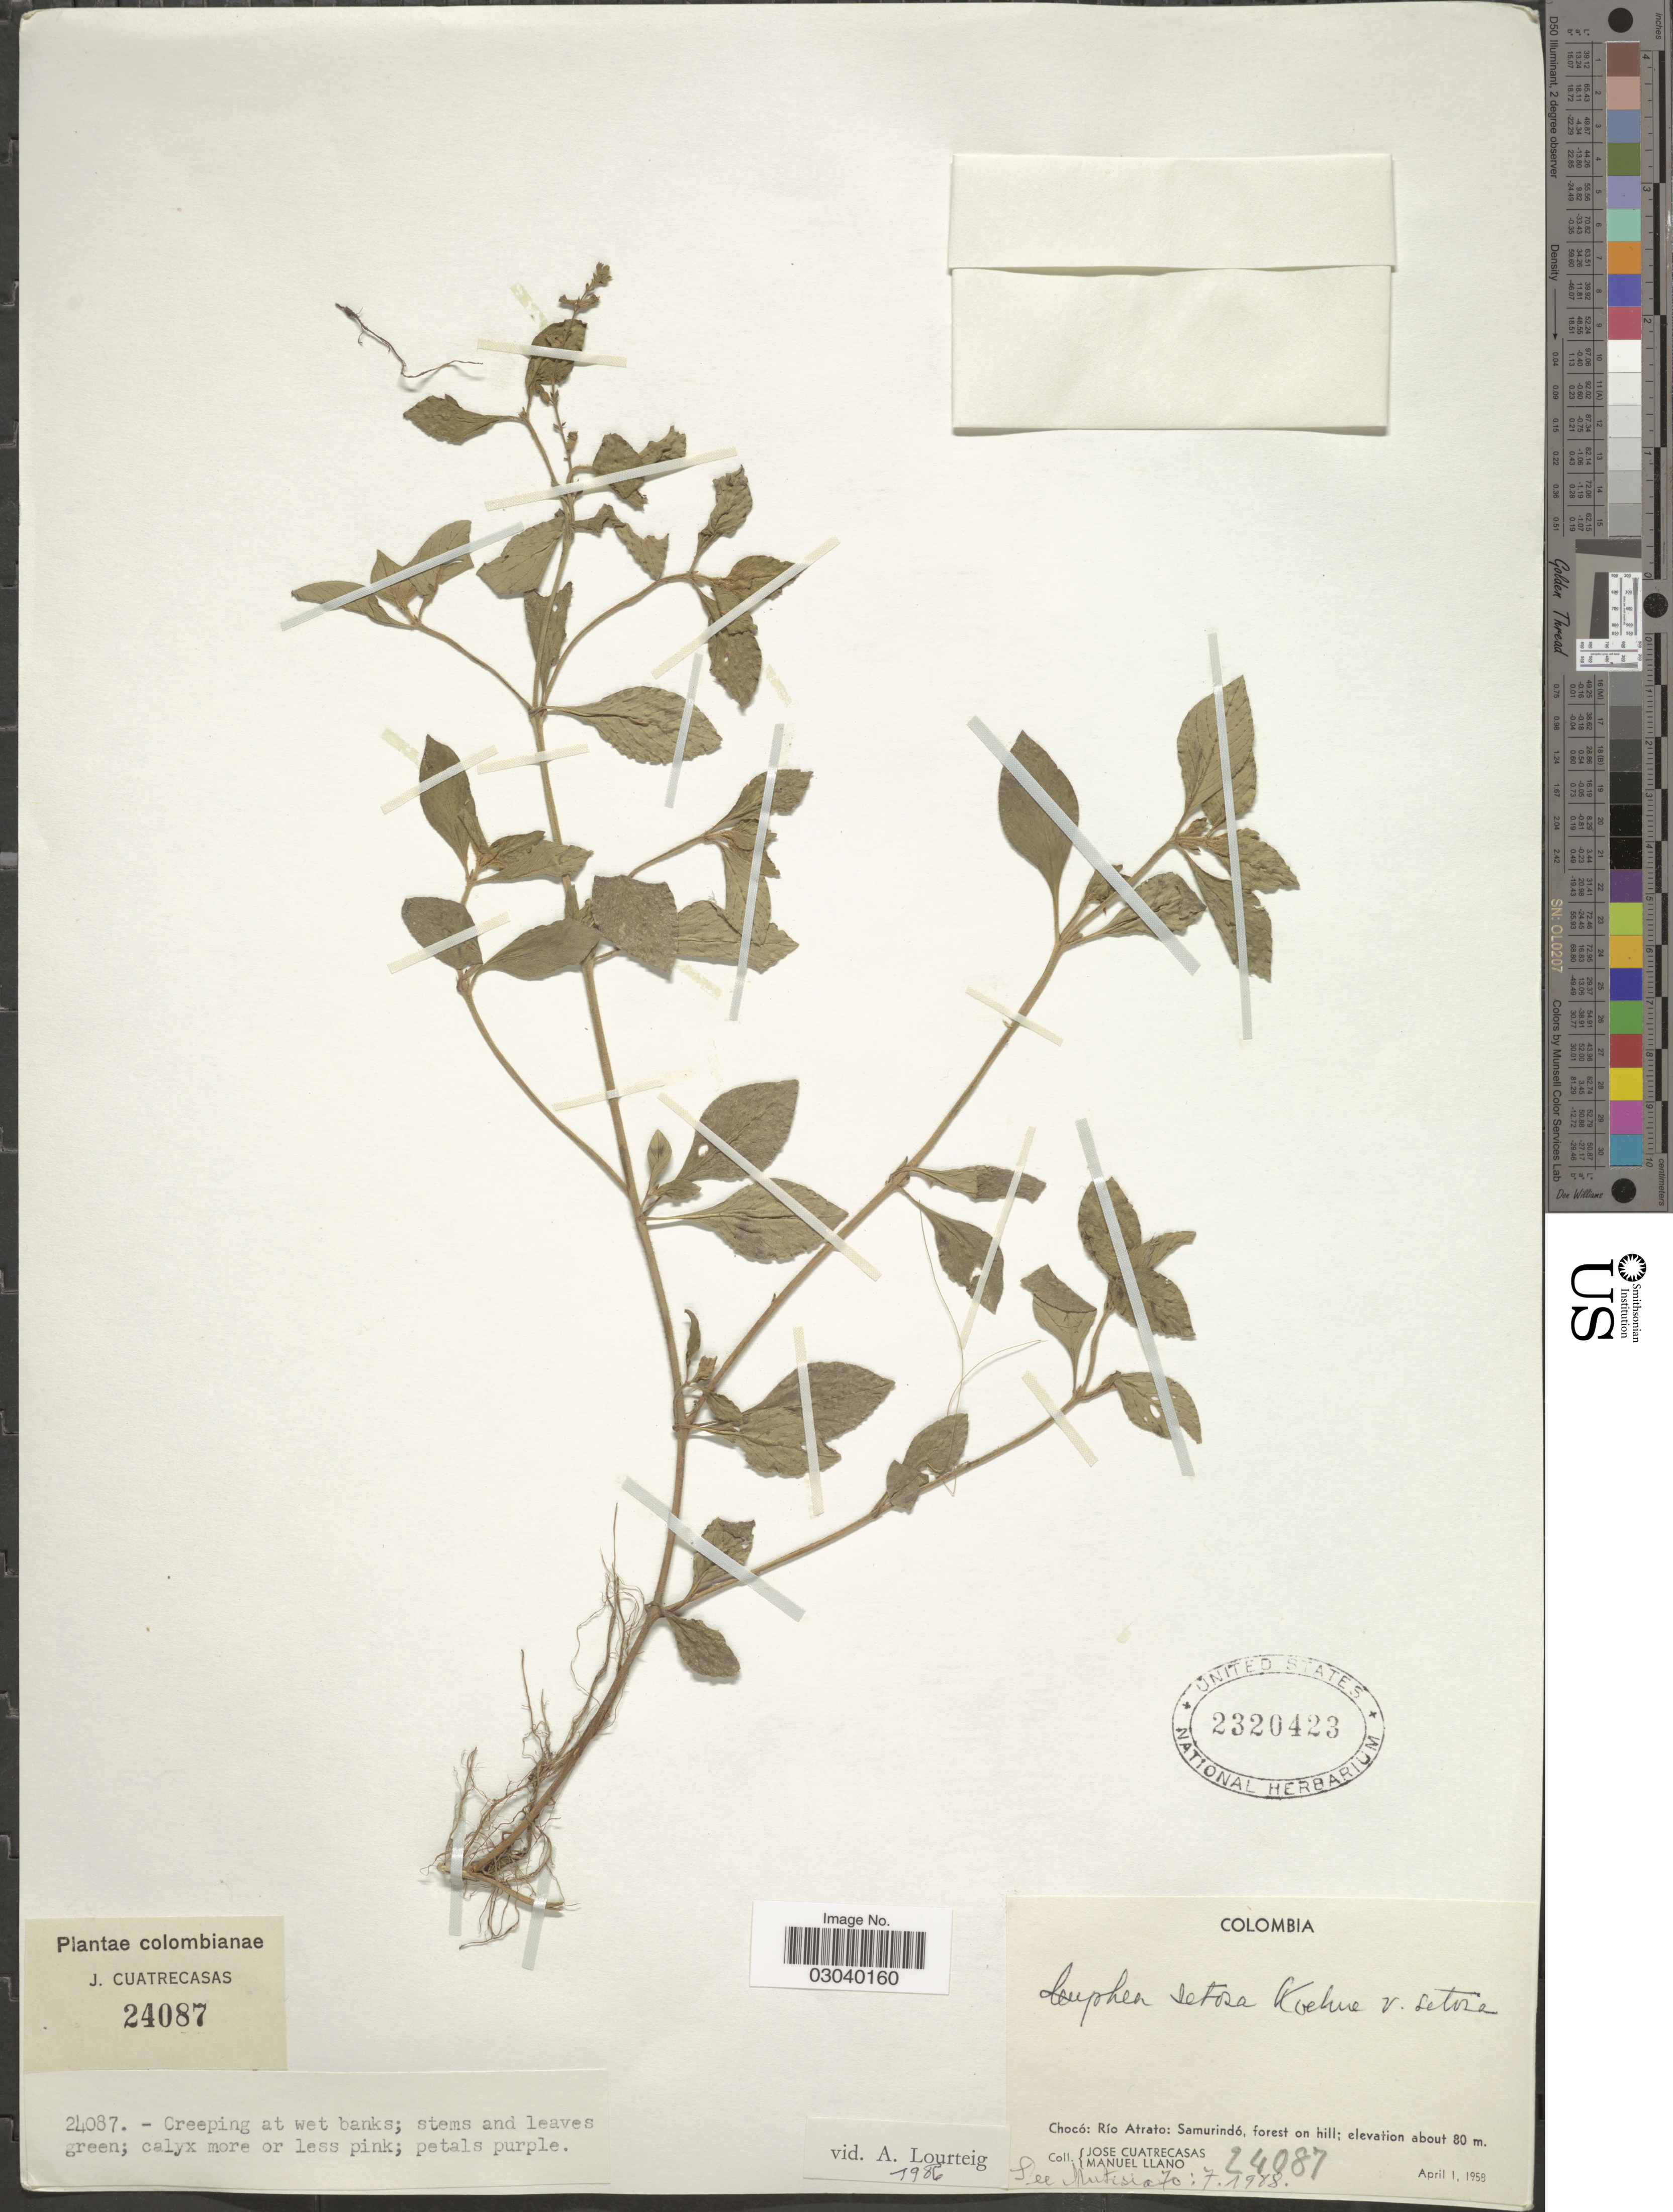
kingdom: Plantae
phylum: Tracheophyta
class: Magnoliopsida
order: Myrtales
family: Lythraceae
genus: Cuphea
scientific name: Cuphea setosa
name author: Koehne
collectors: J. Cuatrecasas & M. Llano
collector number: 24087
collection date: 1958-04-01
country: Colombia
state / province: Chocó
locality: Río Atrato: Samurindó, forest on hill.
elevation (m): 80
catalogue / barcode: US 2320423